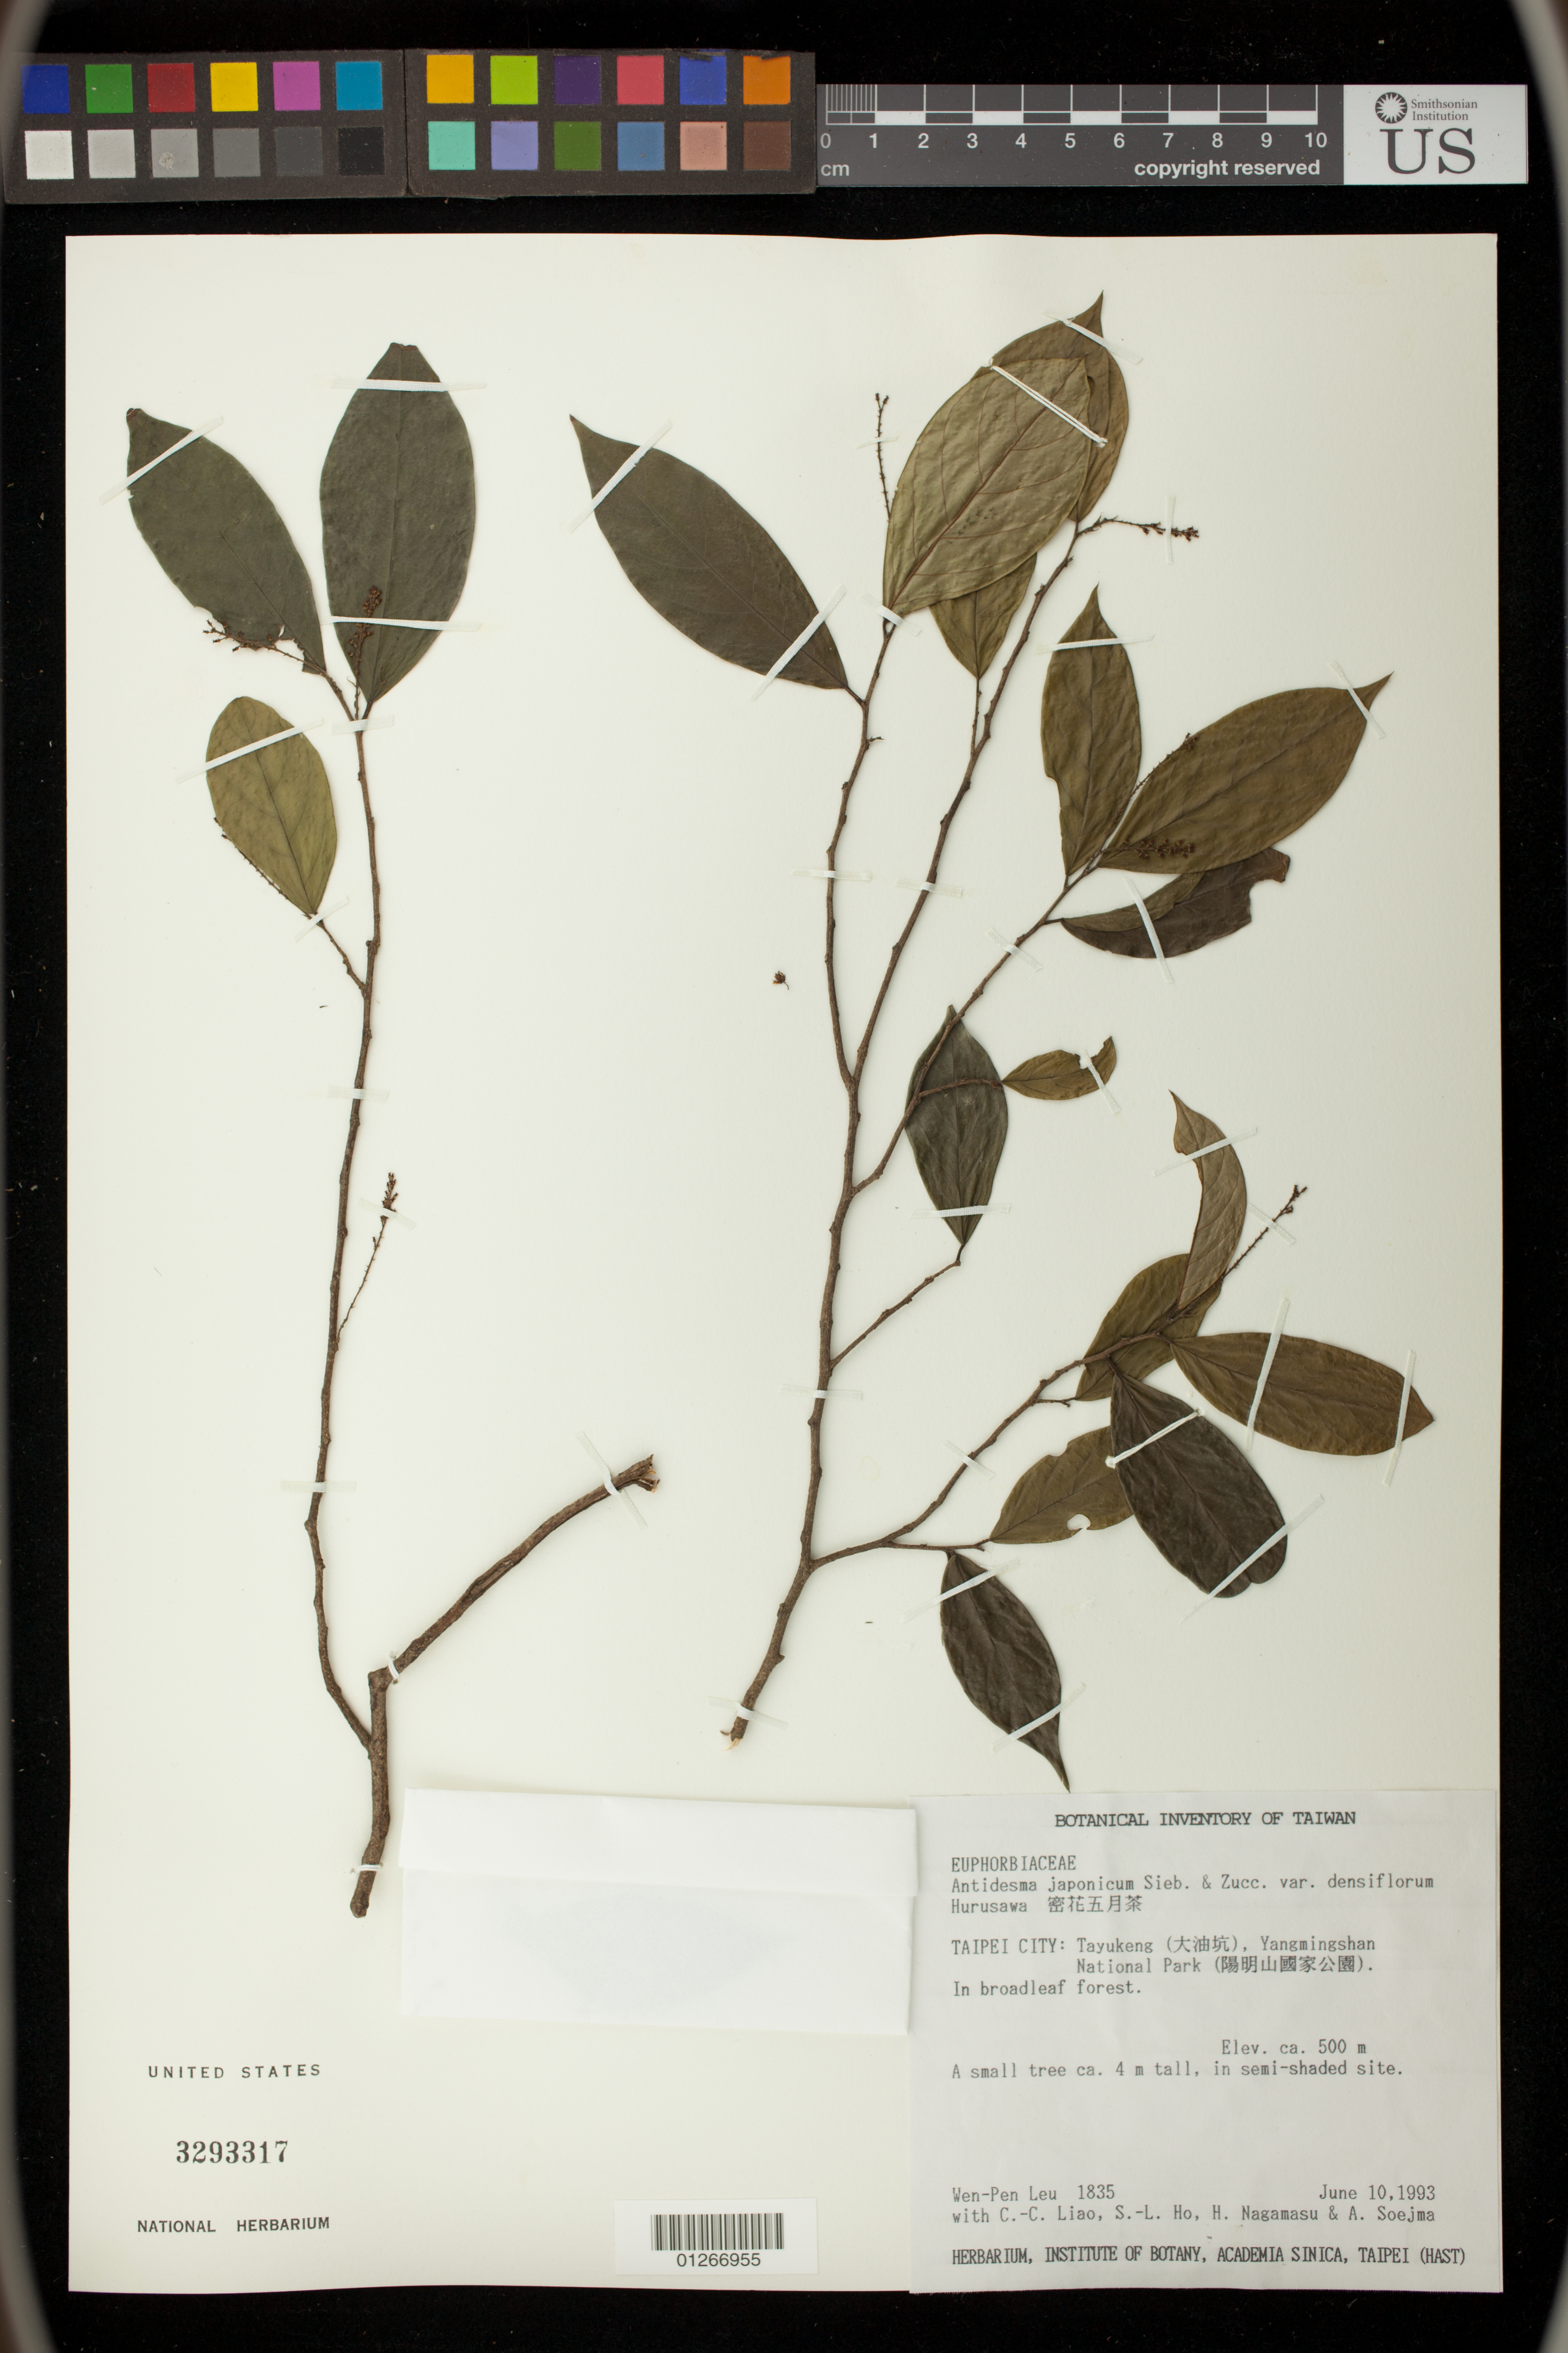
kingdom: Plantae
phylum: Tracheophyta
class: Magnoliopsida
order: Malpighiales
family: Phyllanthaceae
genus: Antidesma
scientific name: Antidesma japonicum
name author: Siebert & Zucc.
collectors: W. Leu, C. Liao, S. Ho & H. Nagamasu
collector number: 1835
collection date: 1993-06-10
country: Taiwan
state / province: Taipei City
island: Taiwan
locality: Yangmingshan National Park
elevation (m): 500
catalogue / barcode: US 3293317